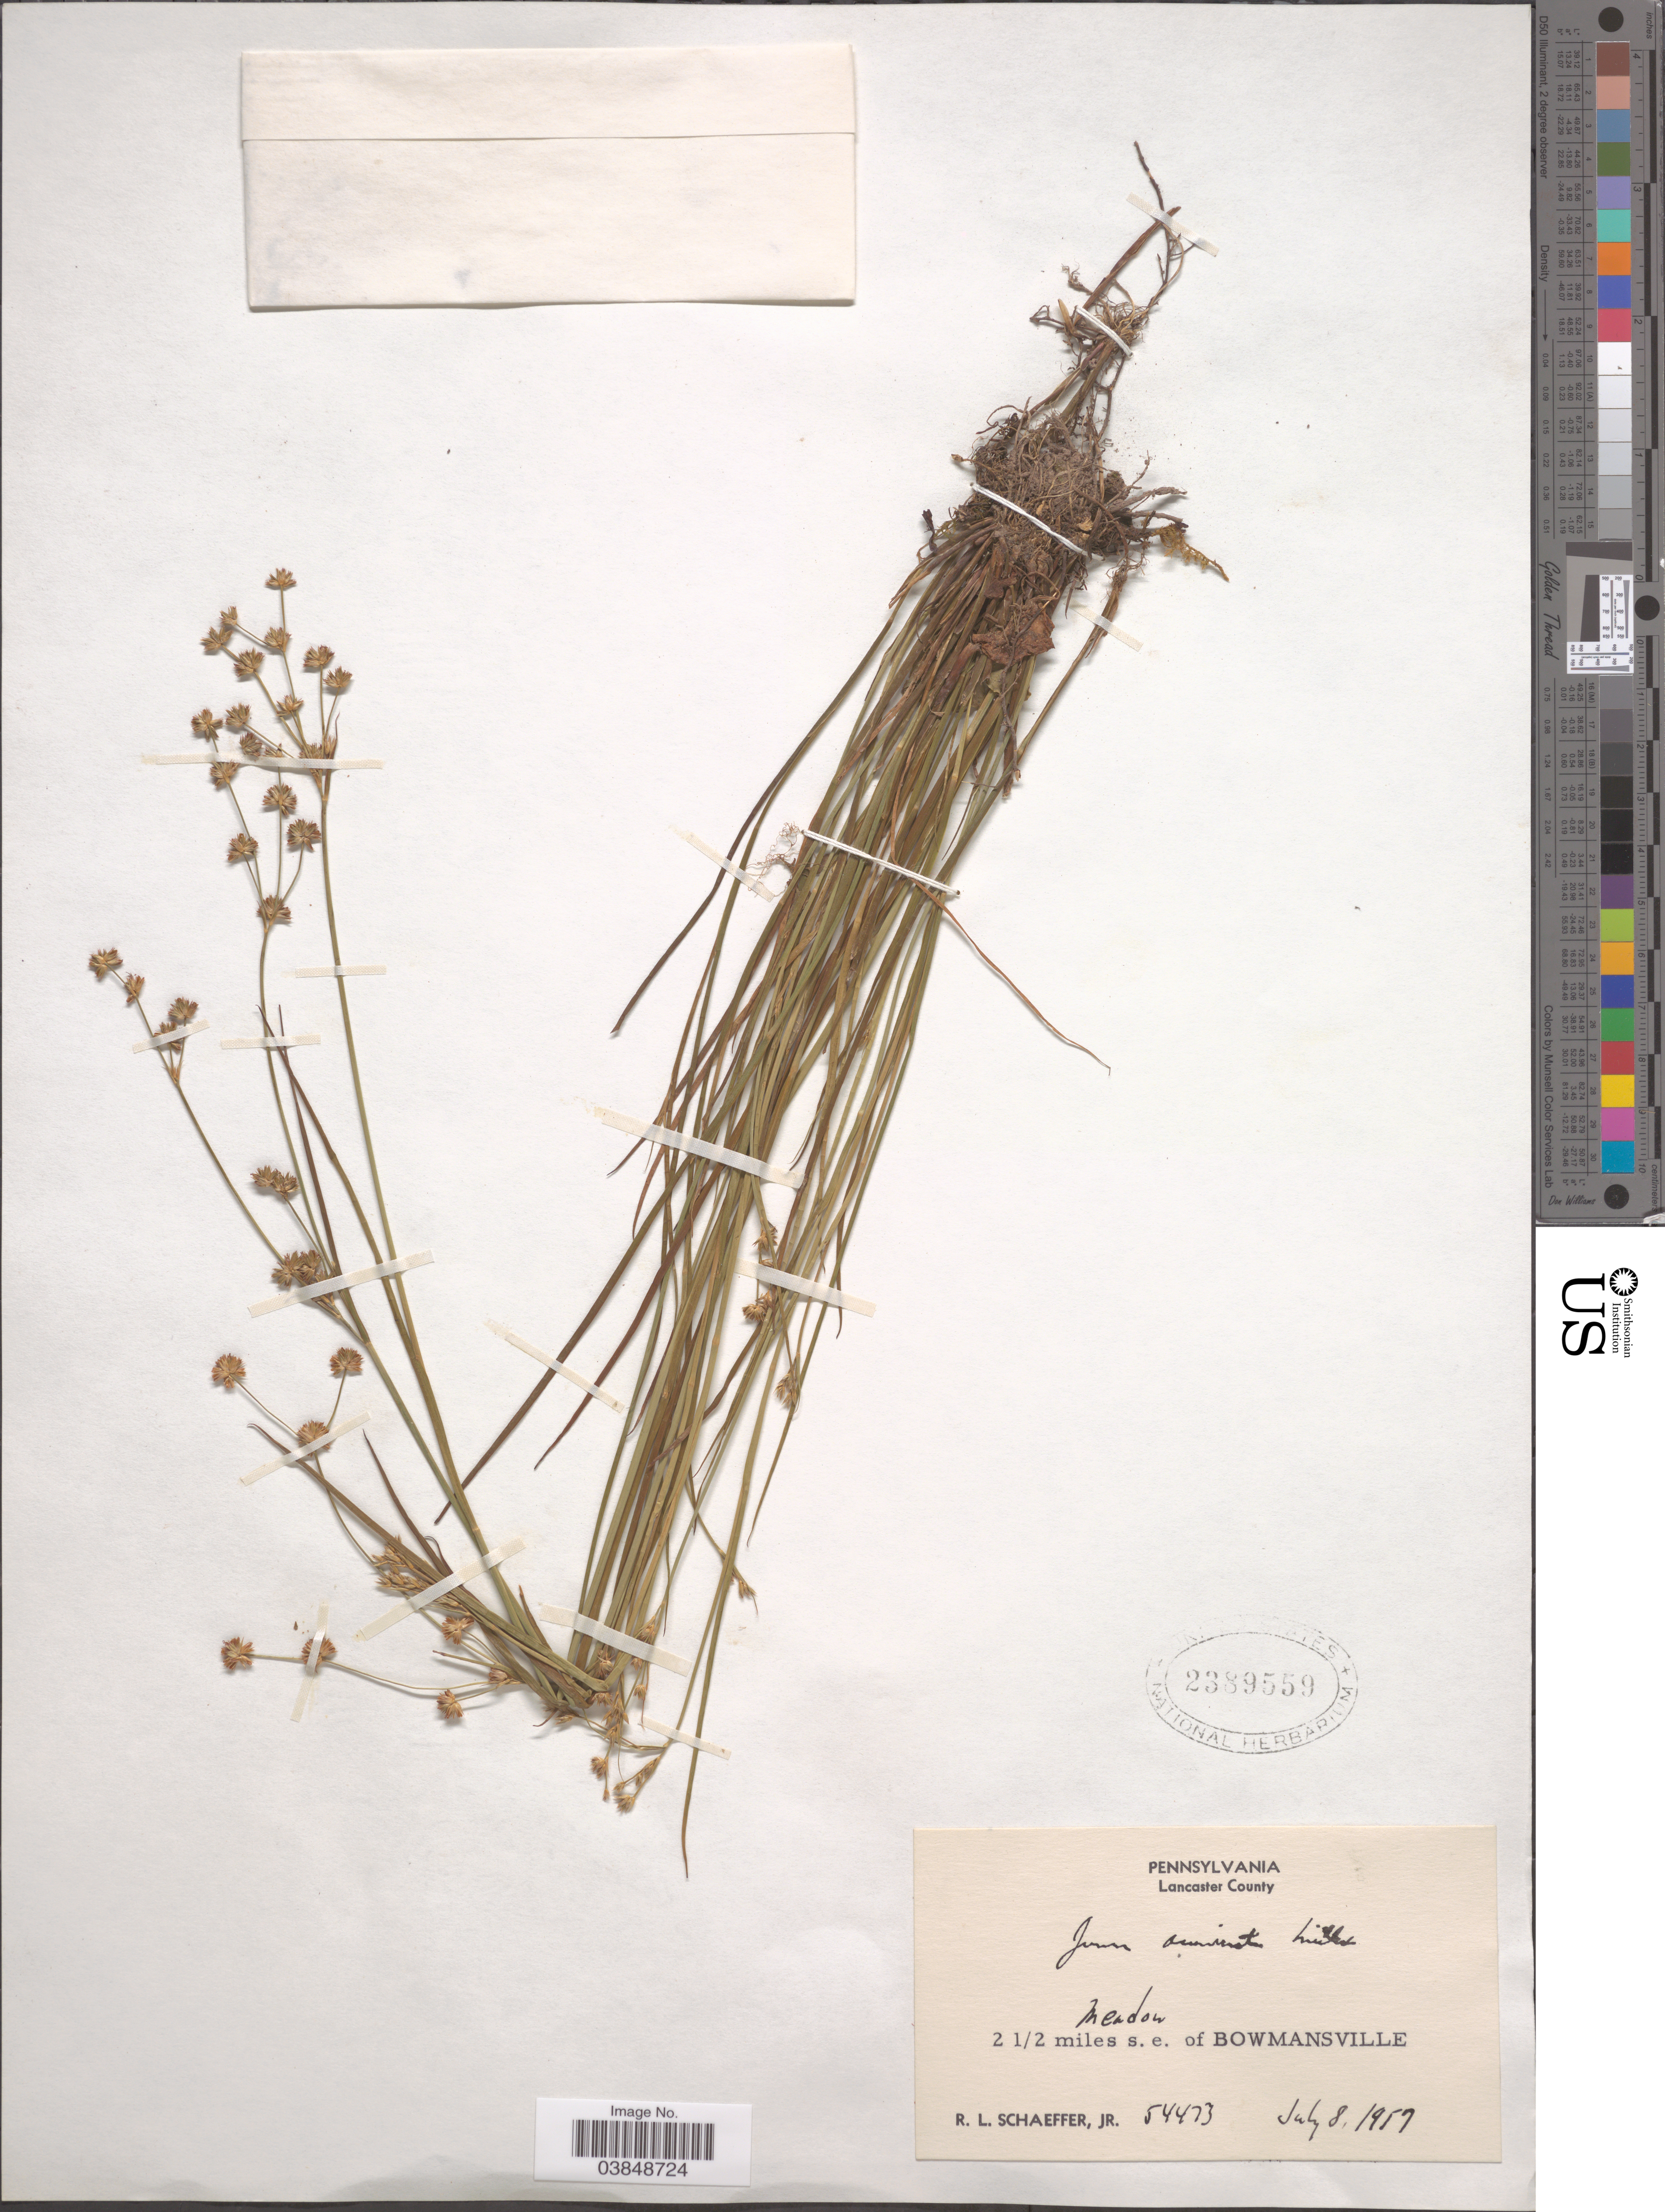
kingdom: Plantae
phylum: Tracheophyta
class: Liliopsida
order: Poales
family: Juncaceae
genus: Juncus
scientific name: Juncus acuminatus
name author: Michx.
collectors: R. L. Schaeffer Jr.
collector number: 54473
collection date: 1957-07-08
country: United States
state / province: Pennsylvania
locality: Lancaster County. 2½ miles s.e. of Bowmansville.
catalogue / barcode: US 2389559